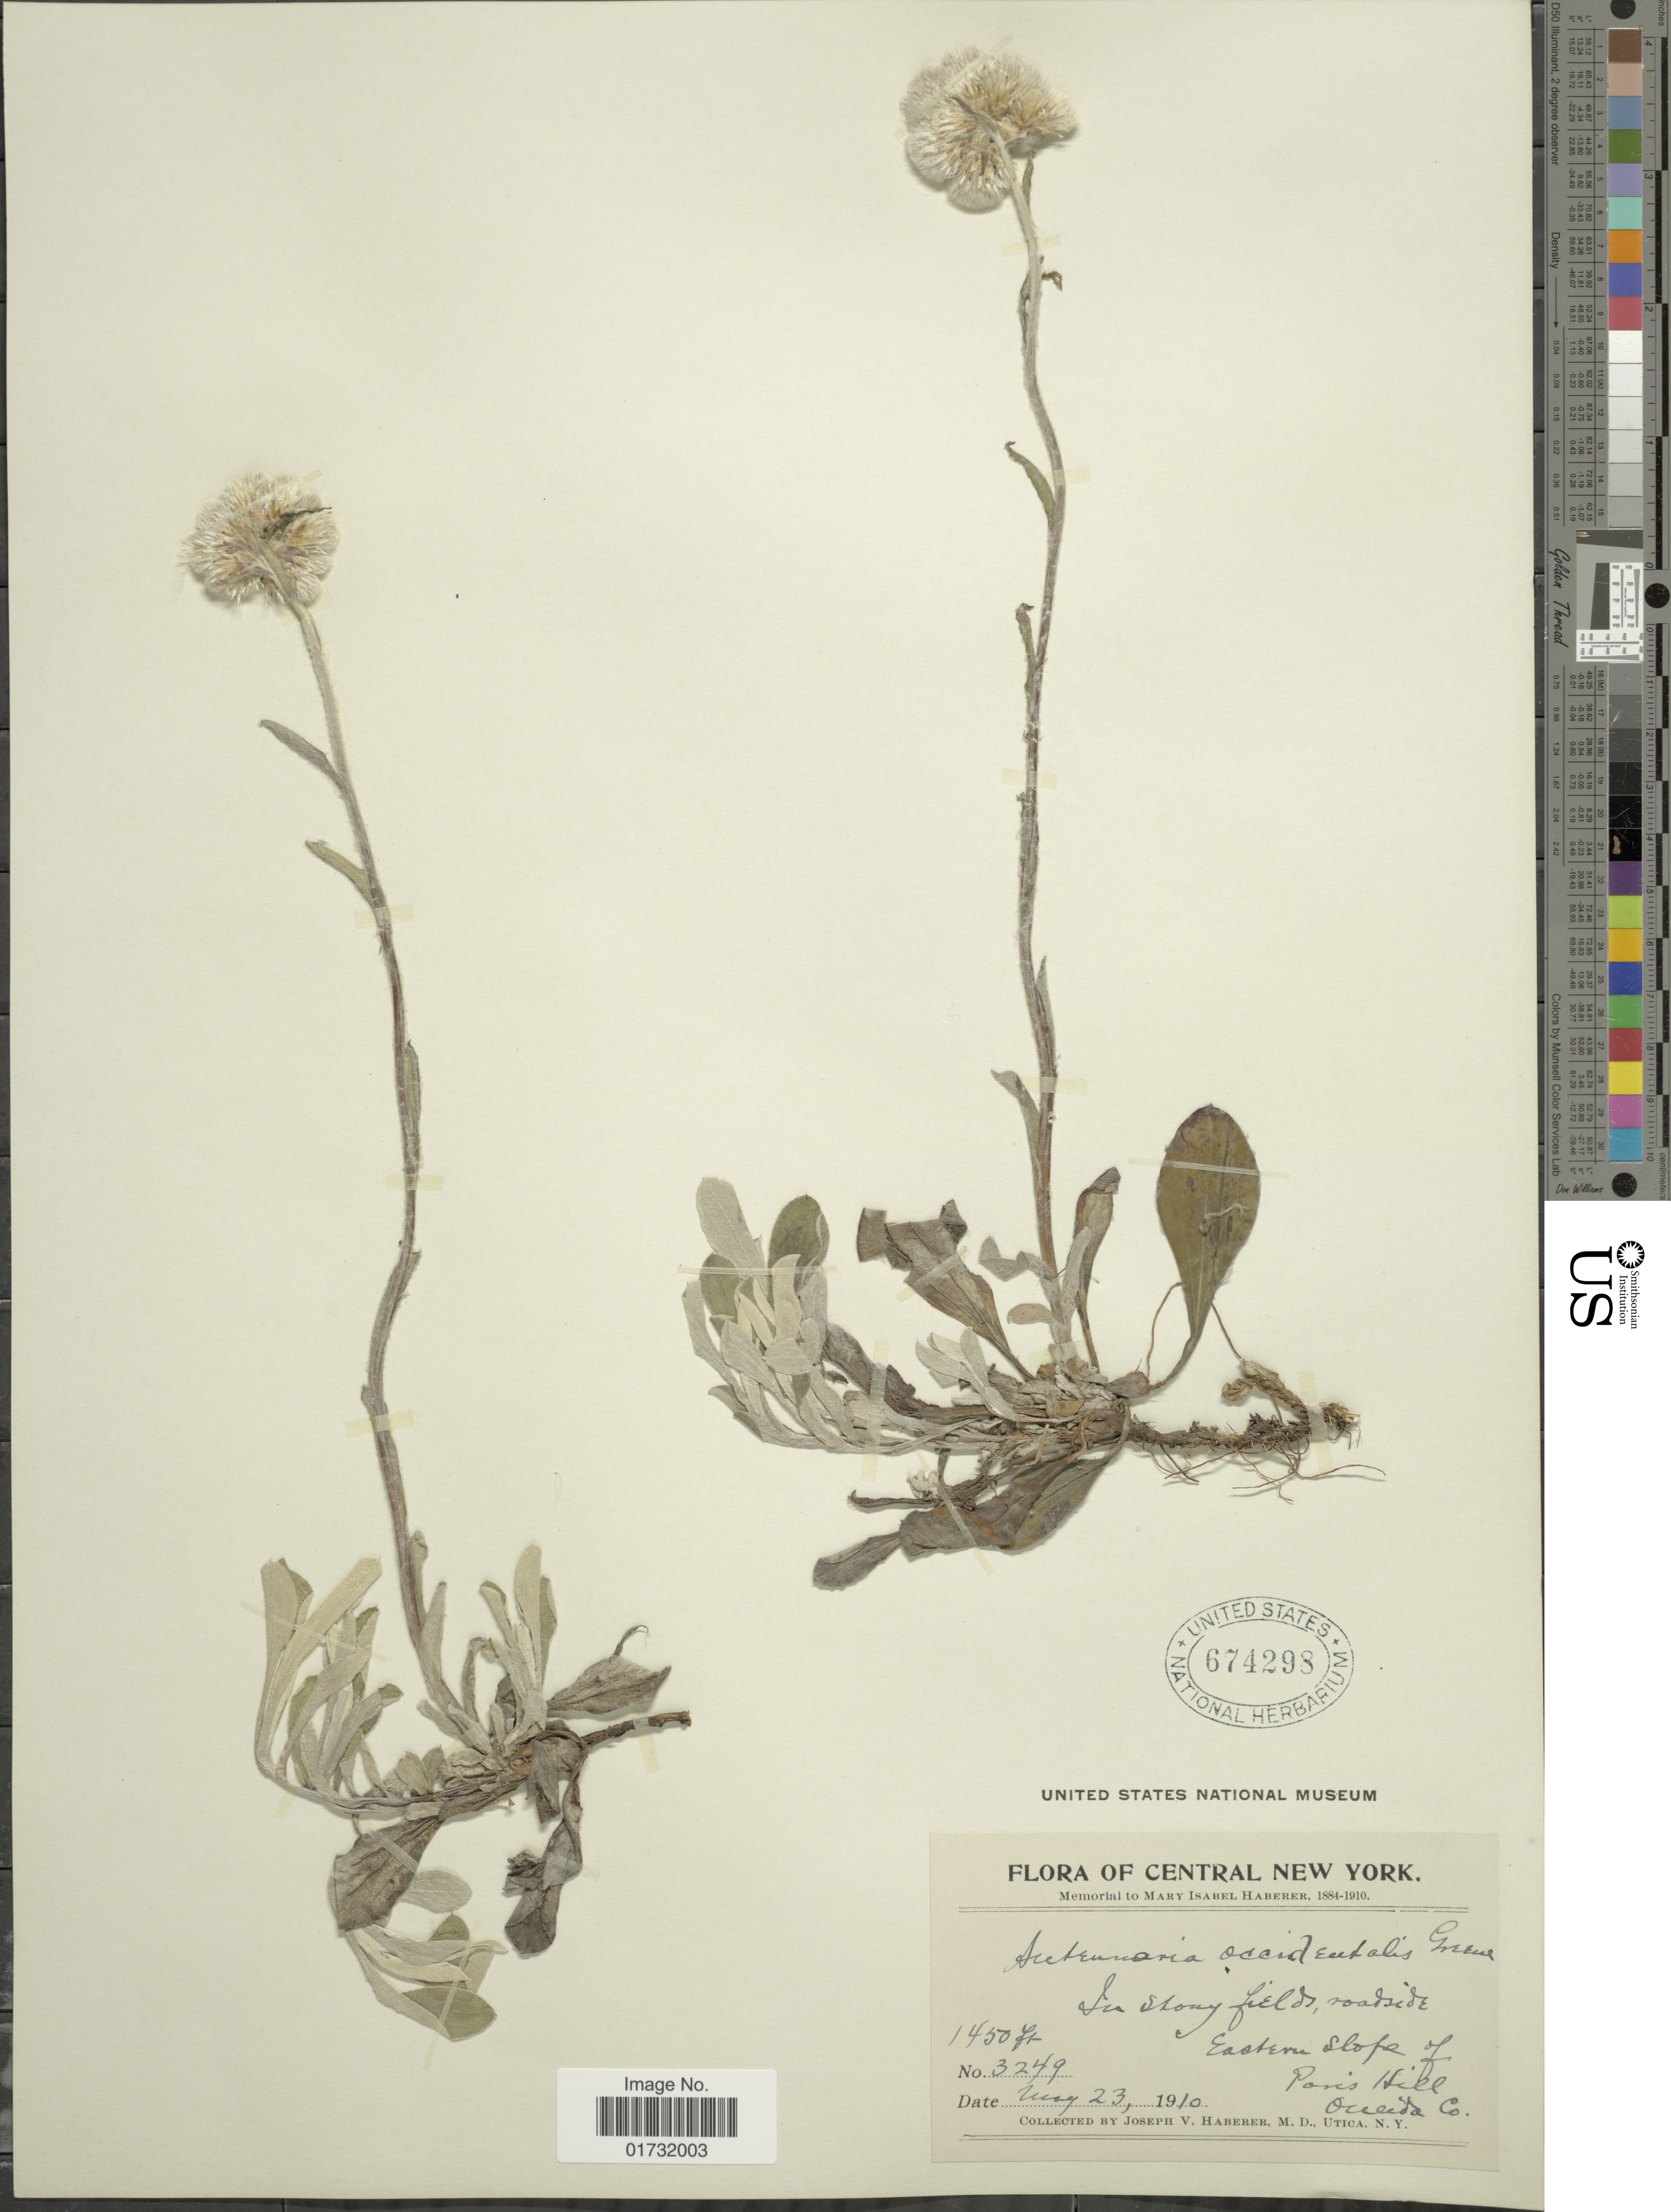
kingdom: Plantae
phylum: Tracheophyta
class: Magnoliopsida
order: Asterales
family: Asteraceae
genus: Antennaria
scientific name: Antennaria occidentalis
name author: Greene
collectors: J. V. Haberer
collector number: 3249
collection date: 1910-05-23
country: United States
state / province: New York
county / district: Oneida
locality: Central New York. Eastern Slope of Paris Hill. Oneida Co.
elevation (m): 442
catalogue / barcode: US 674298